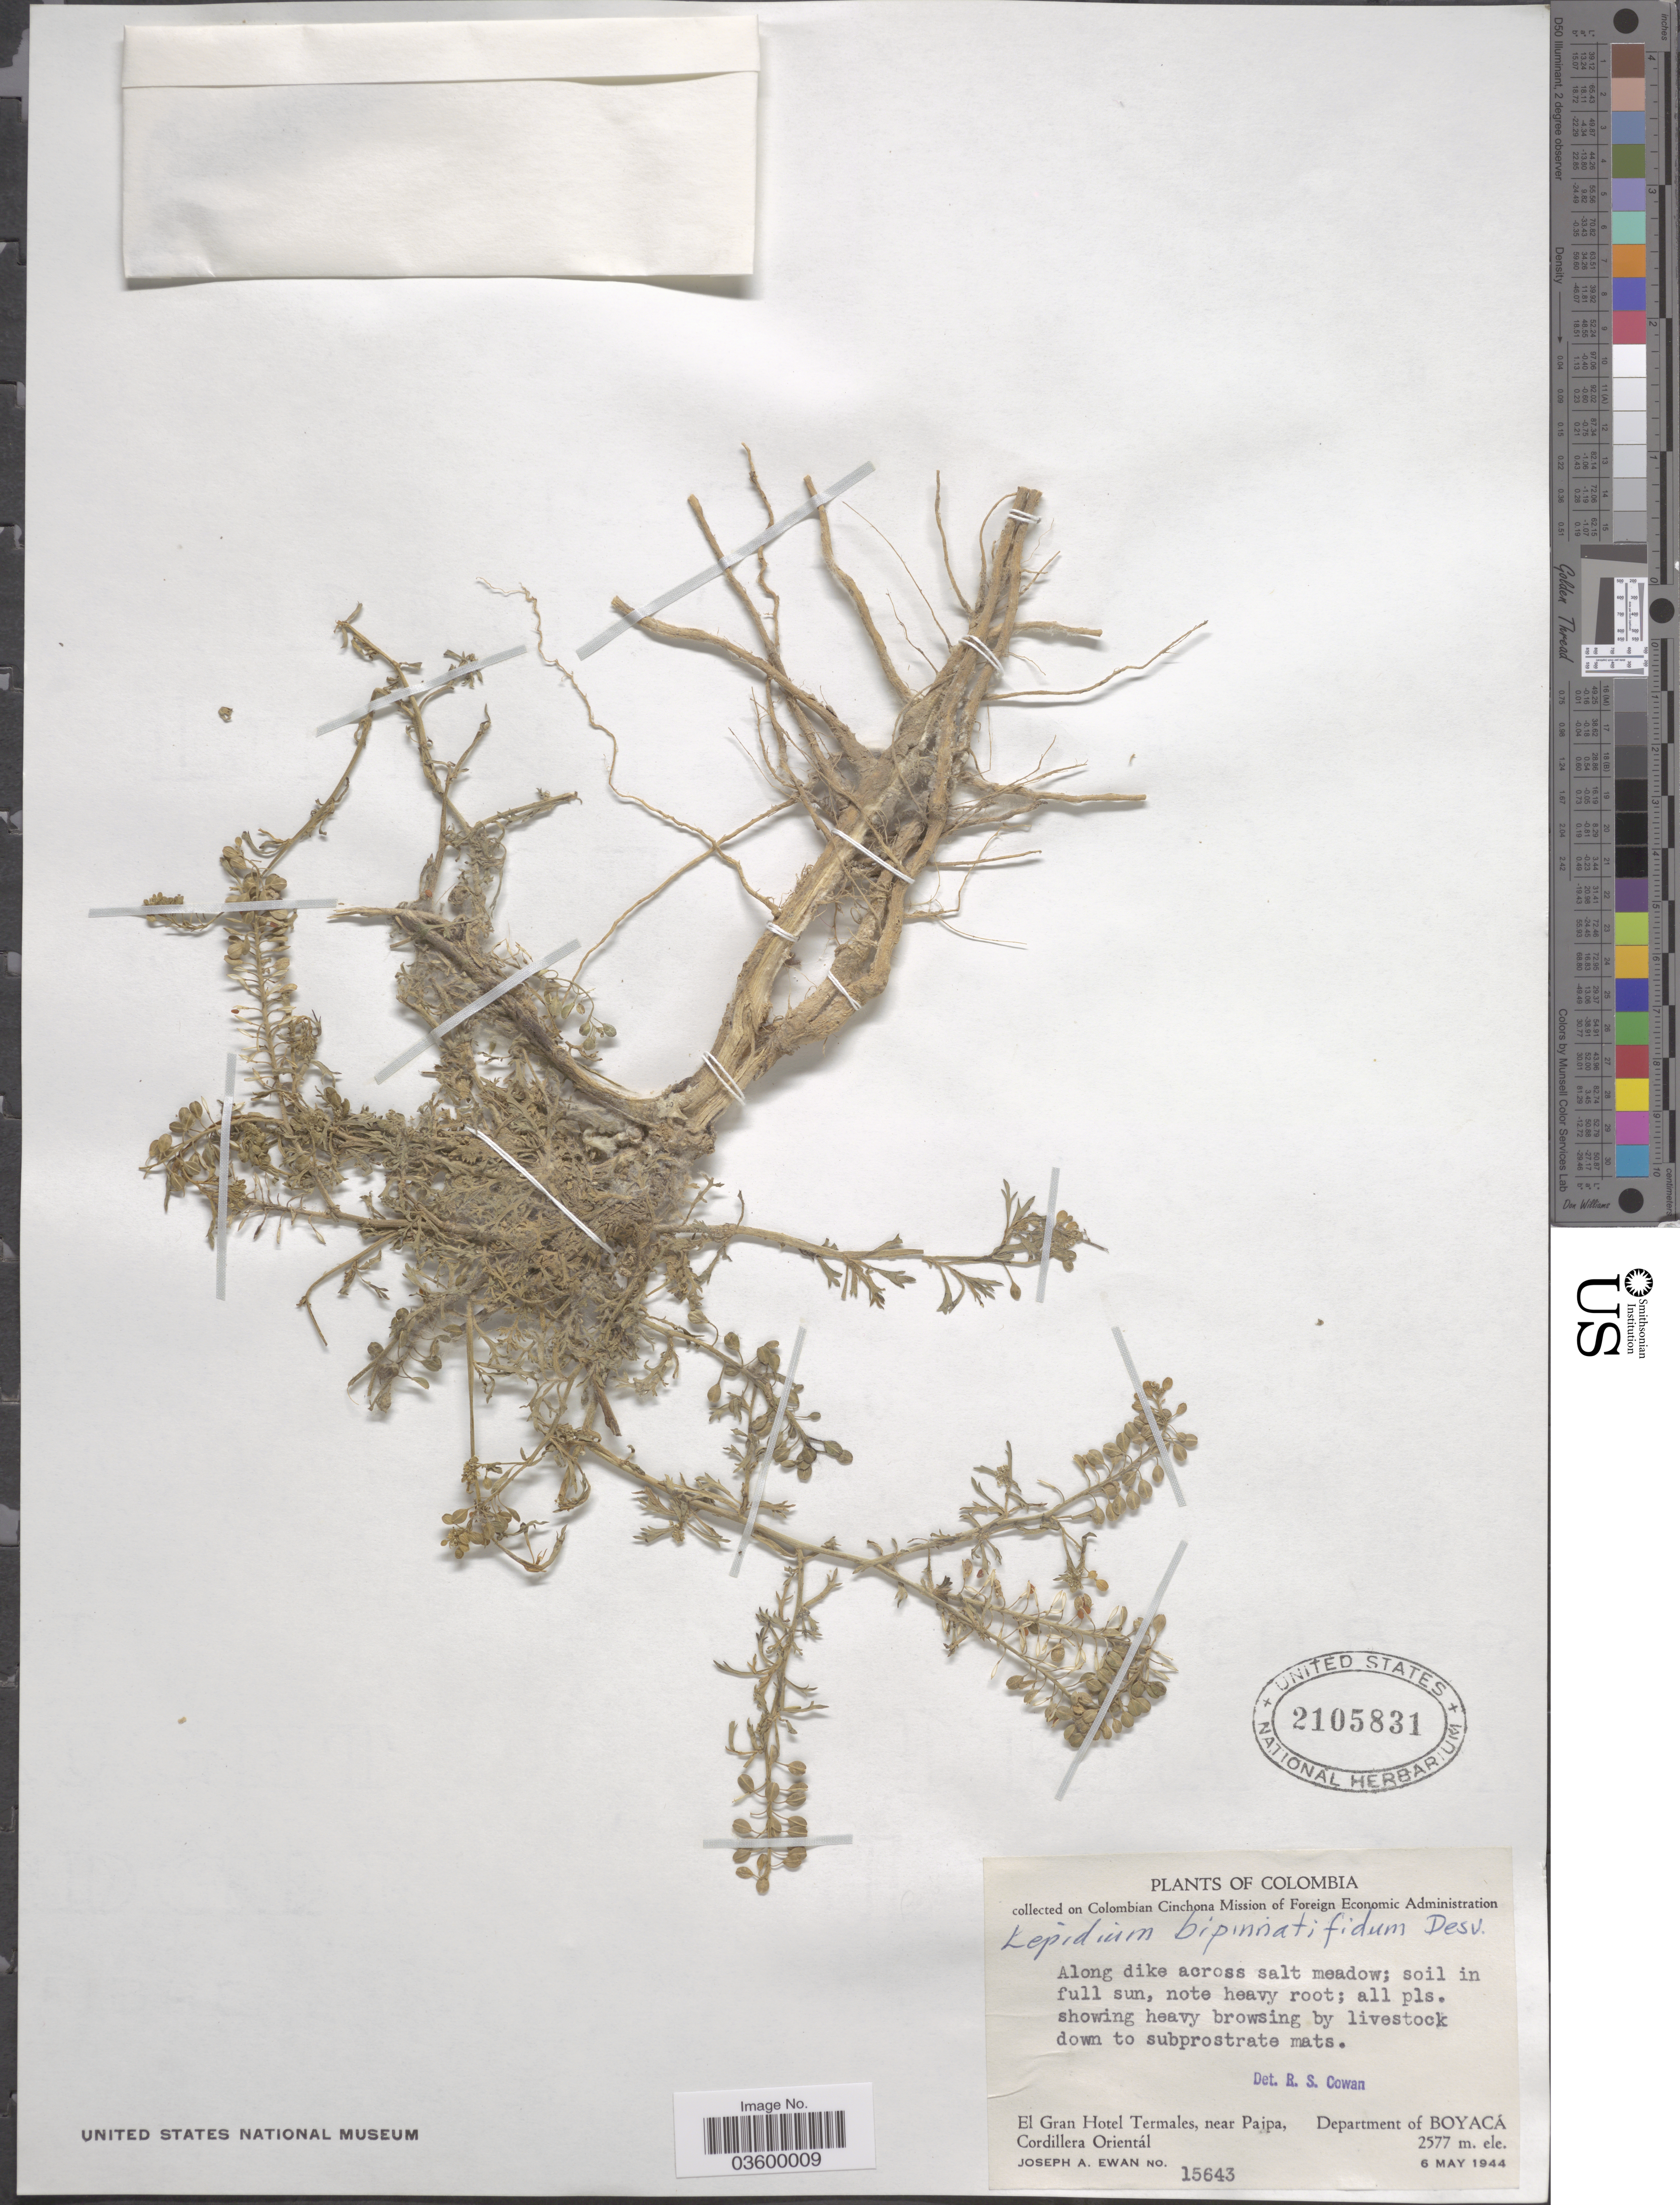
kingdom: Plantae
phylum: Tracheophyta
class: Magnoliopsida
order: Brassicales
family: Brassicaceae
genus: Lepidium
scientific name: Lepidium bipinnatifidum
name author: Desv.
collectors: J. A. Ewan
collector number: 15643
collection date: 1944-05-06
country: Colombia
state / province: Boyacá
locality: El Gran Hotel Termales, near Paipa, Cordillera Orientál. Department of Boyacá.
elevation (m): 2577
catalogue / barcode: US 2105831